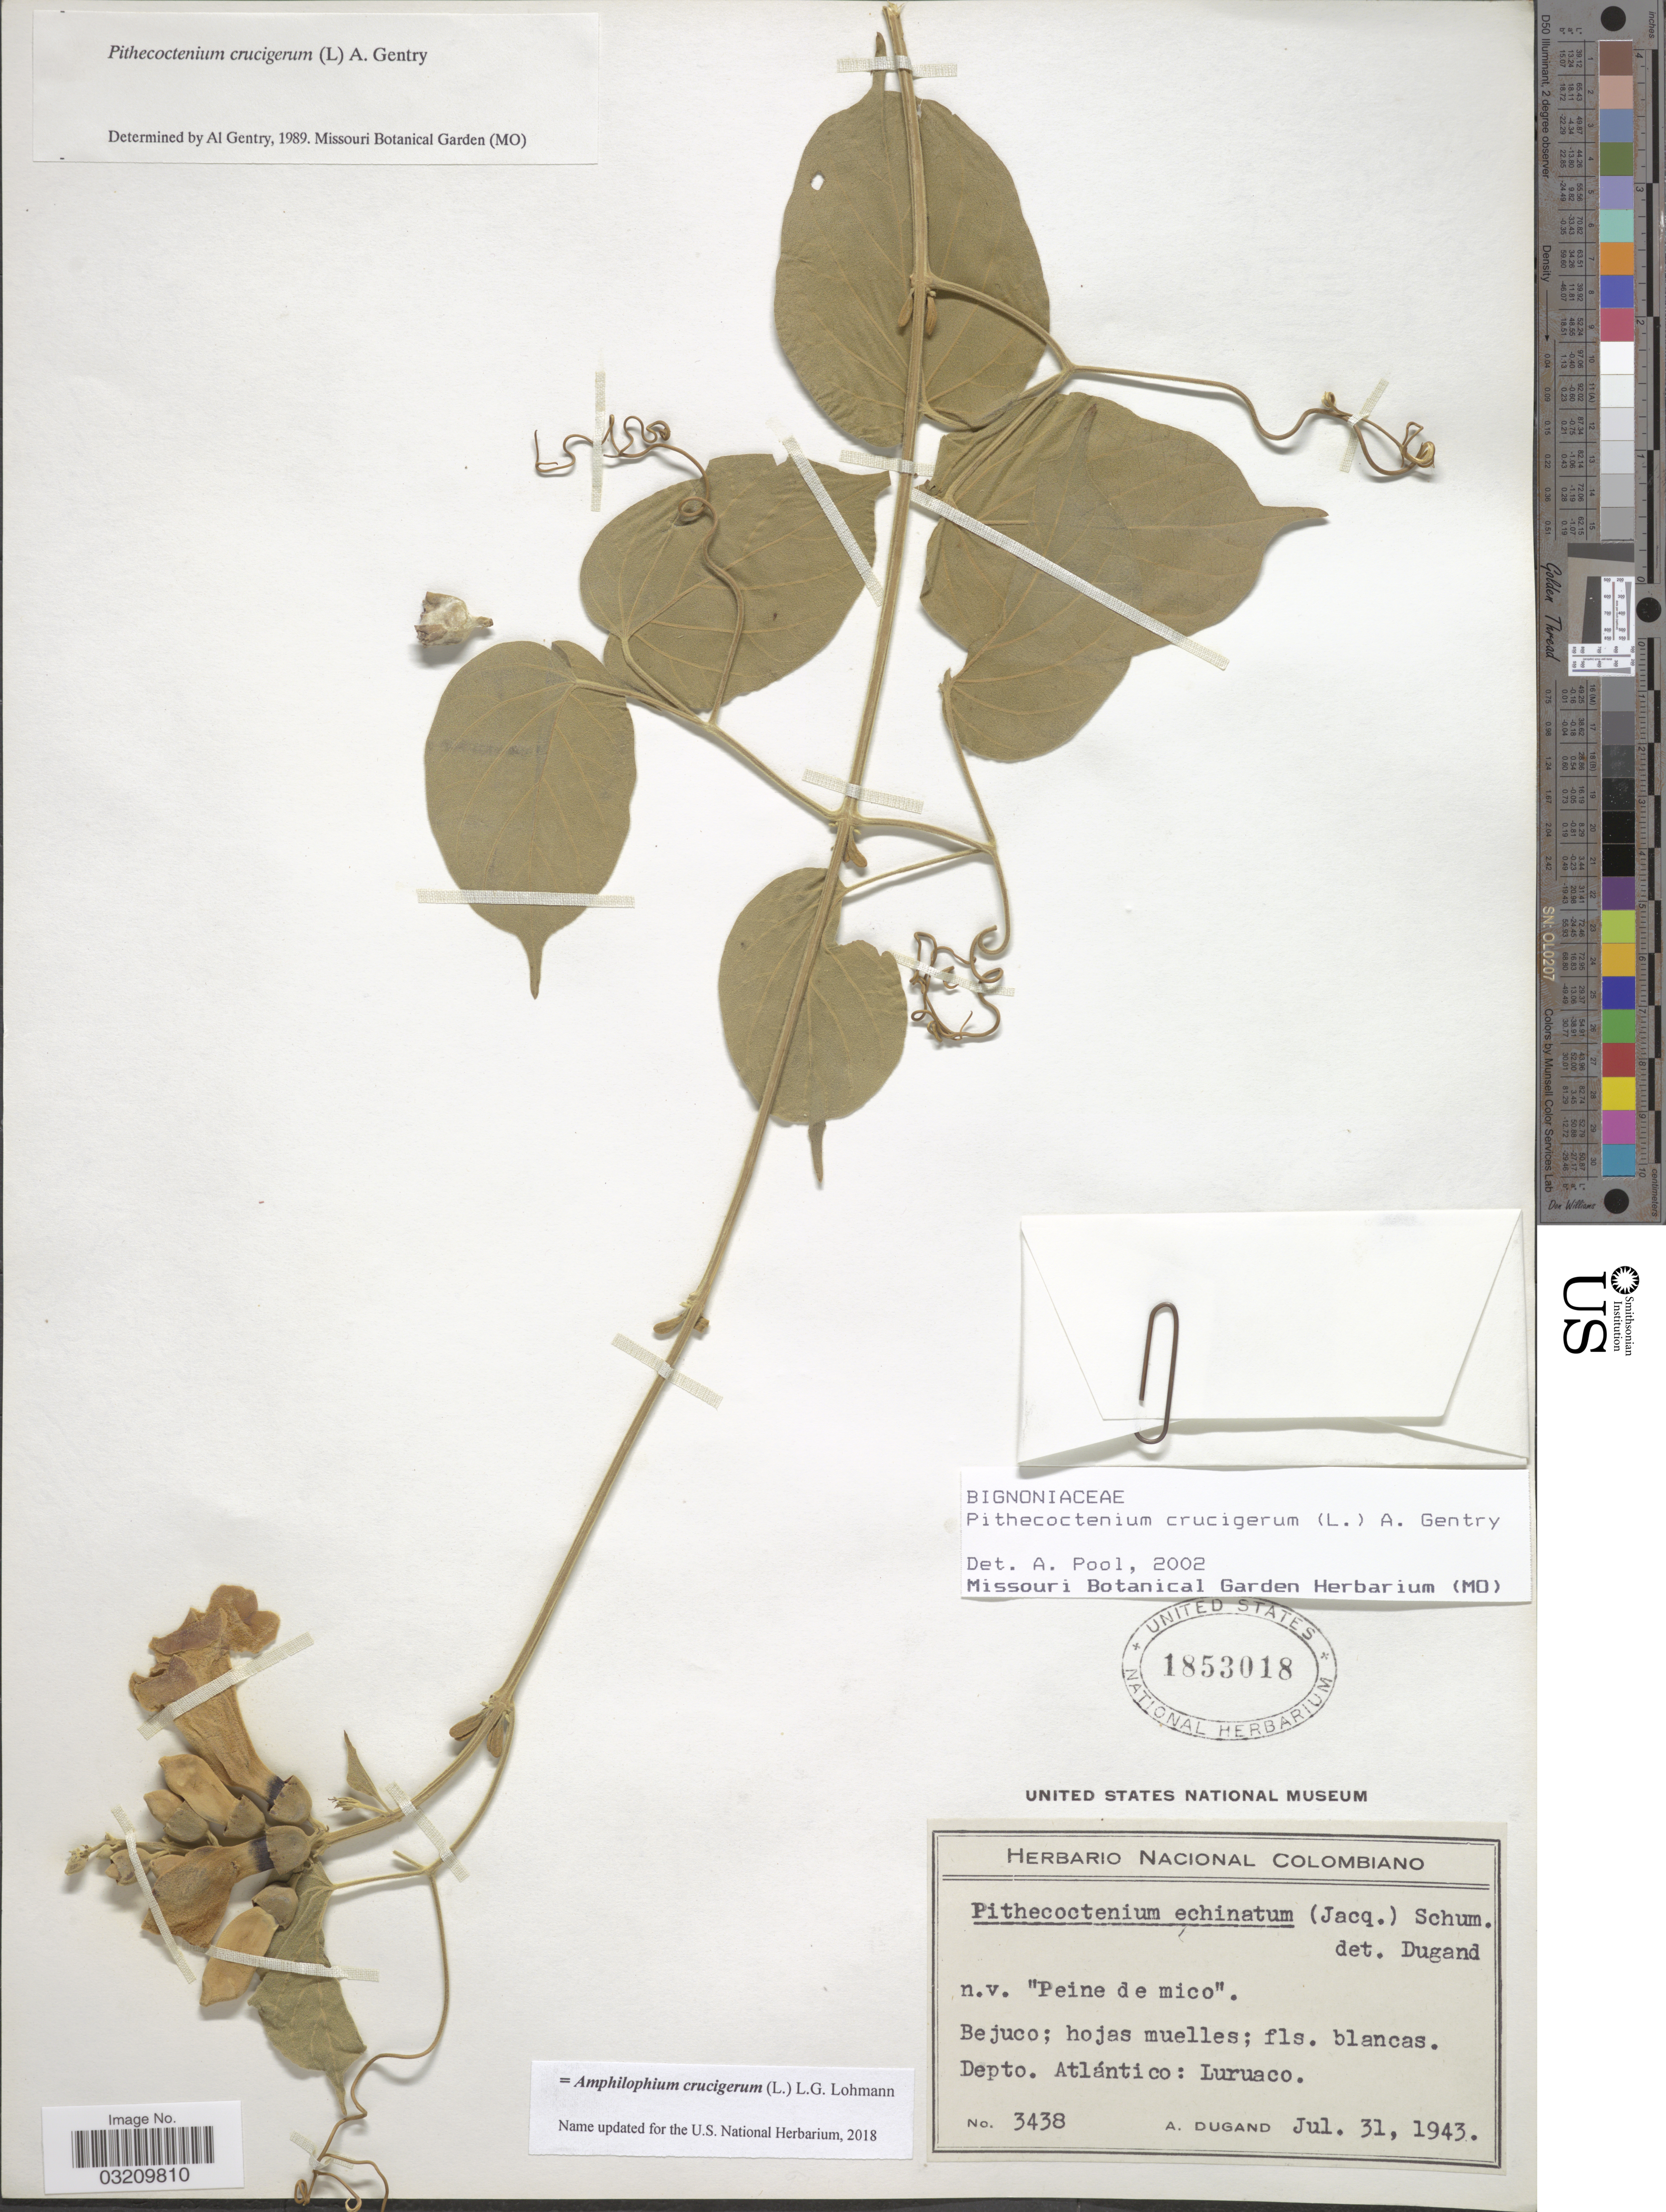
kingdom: Plantae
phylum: Tracheophyta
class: Magnoliopsida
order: Lamiales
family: Bignoniaceae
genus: Amphilophium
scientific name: Amphilophium crucigerum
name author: (L.) L.G. Lohmann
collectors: A. Dugand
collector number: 3438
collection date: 1943-07-31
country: Colombia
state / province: Atlántico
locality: Depto. Atlántico: Luruaco.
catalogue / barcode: US 1853018